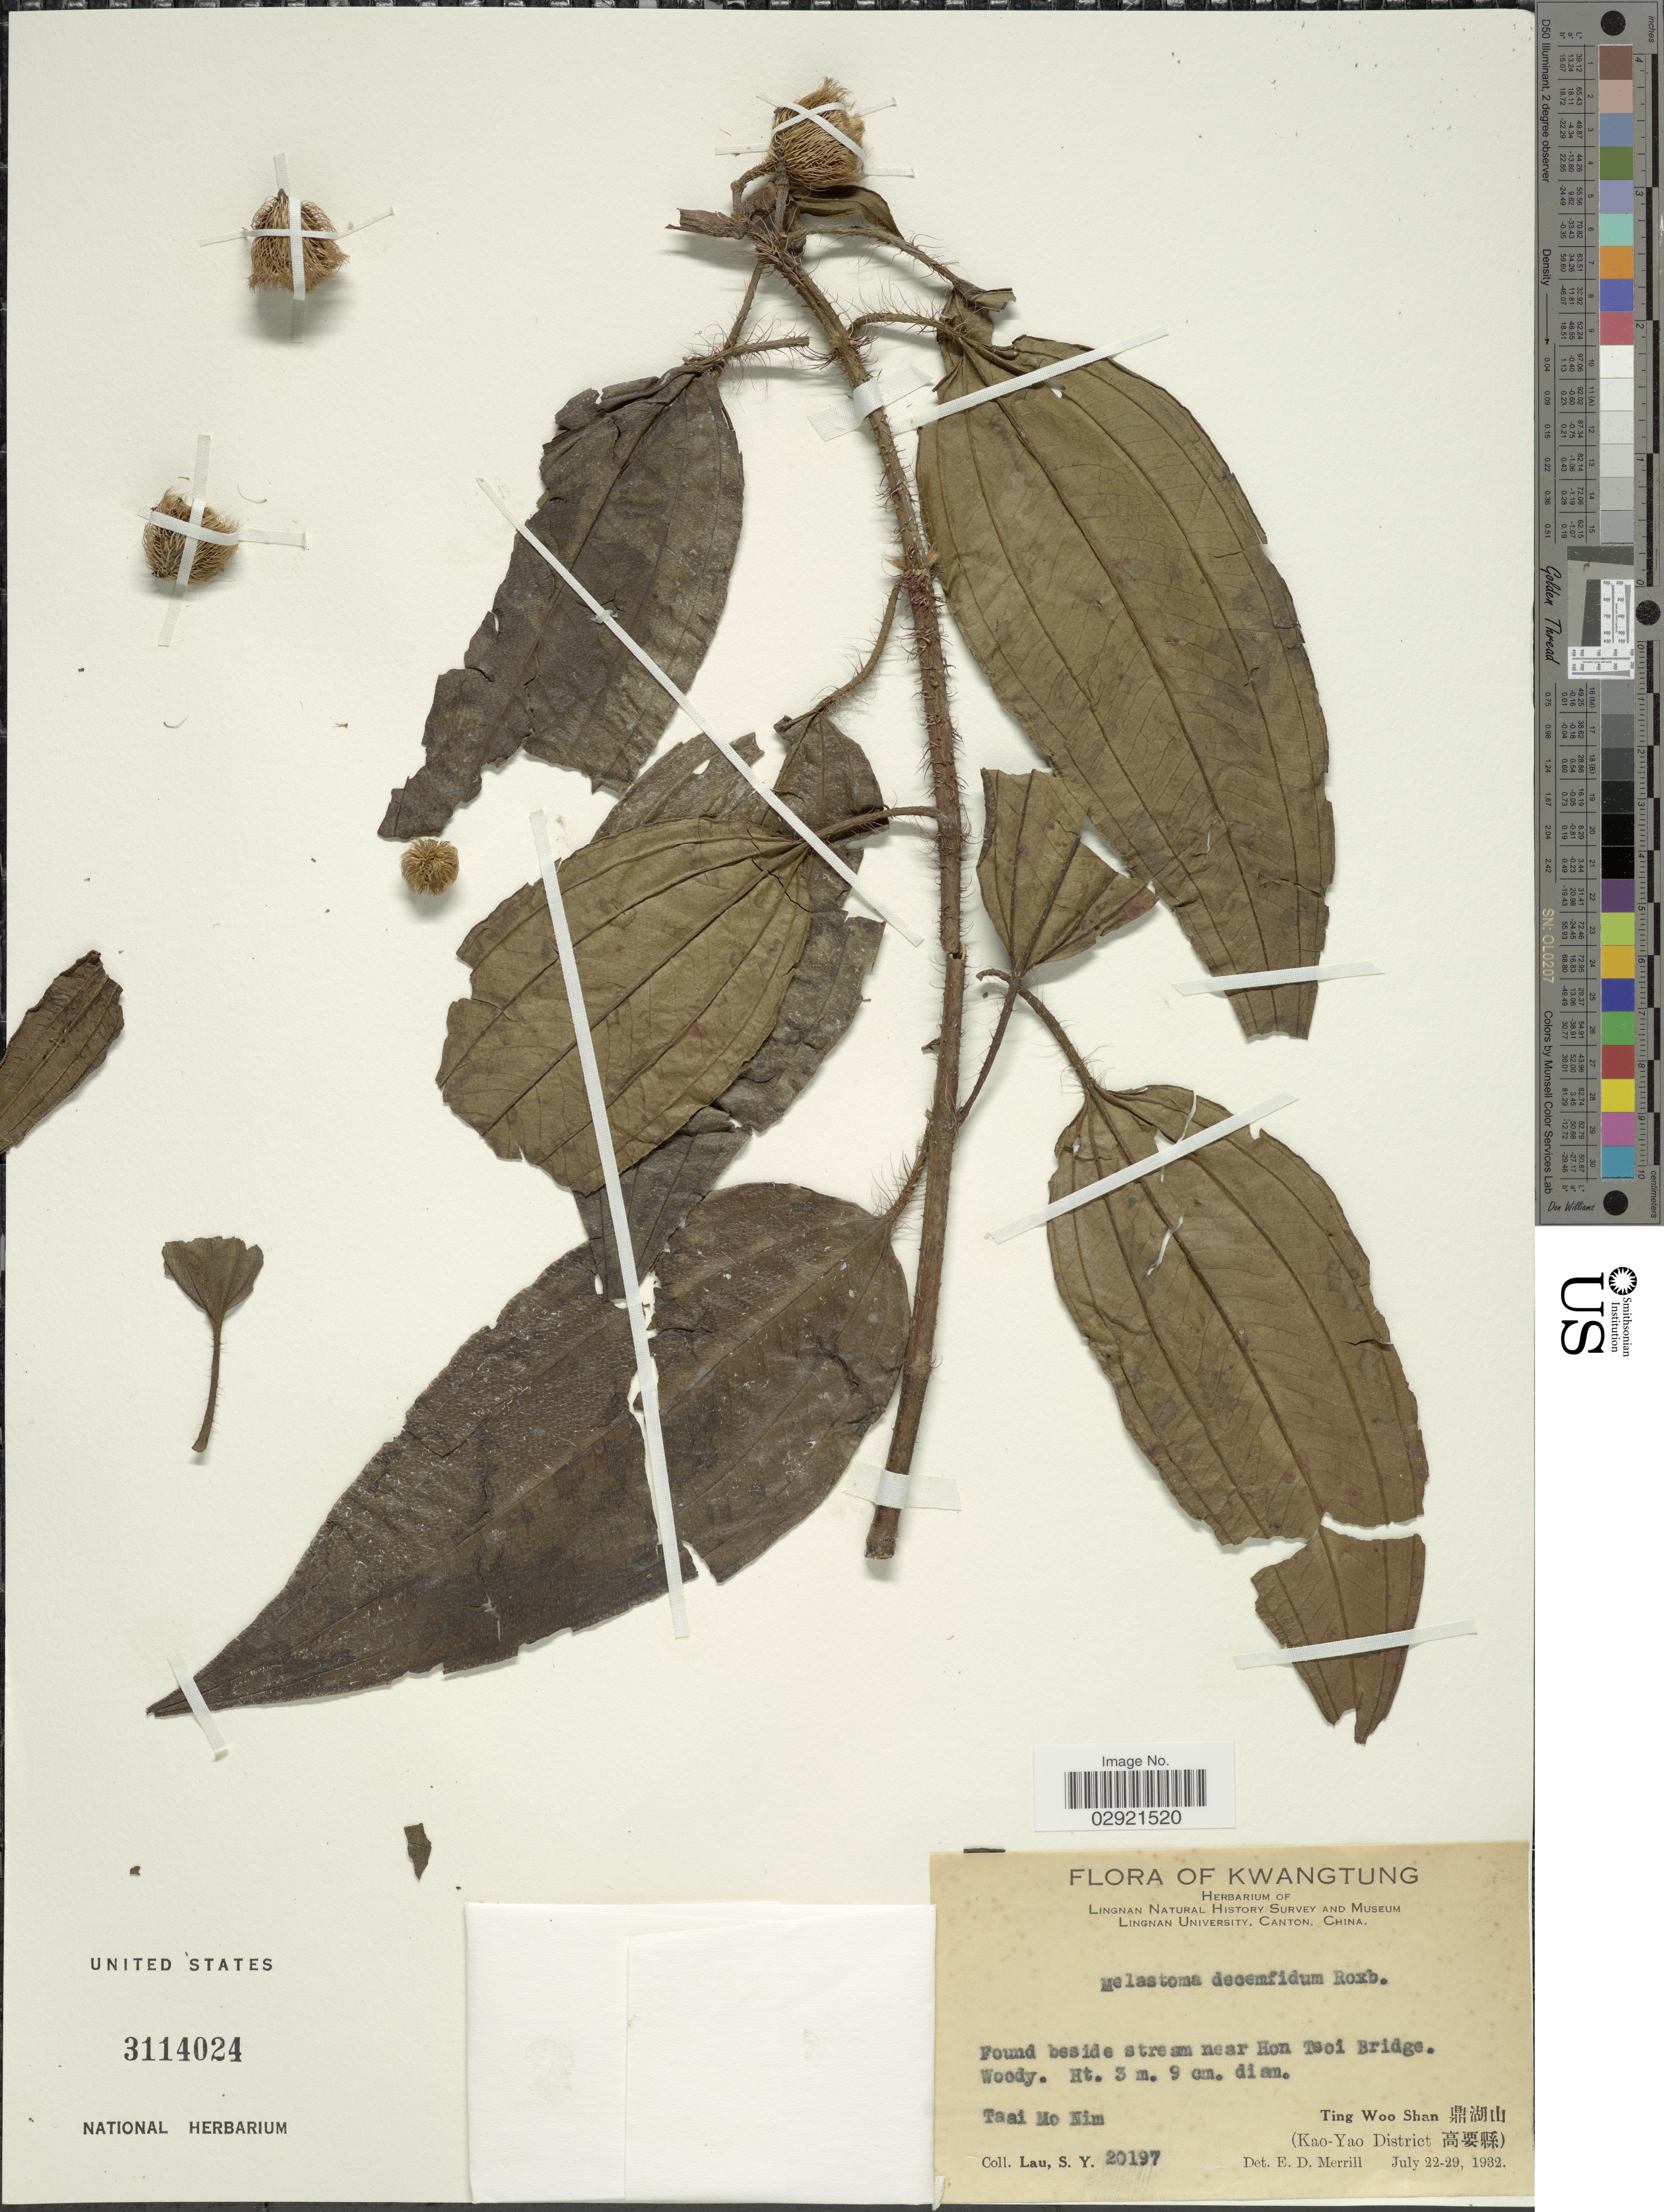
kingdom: Plantae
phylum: Tracheophyta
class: Magnoliopsida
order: Myrtales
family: Melastomataceae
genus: Melastoma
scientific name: Melastoma sanguineum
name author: Sims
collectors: S. Y. Lau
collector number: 20197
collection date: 1932-07-22/1932-07-29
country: China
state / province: Guangdong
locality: Kwangtung. Found beside stream near Hon Tsoi Bridge. Taai Mo Nim. Ting Woo Shan X. (Kao-Yao District X).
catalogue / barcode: US 3114024